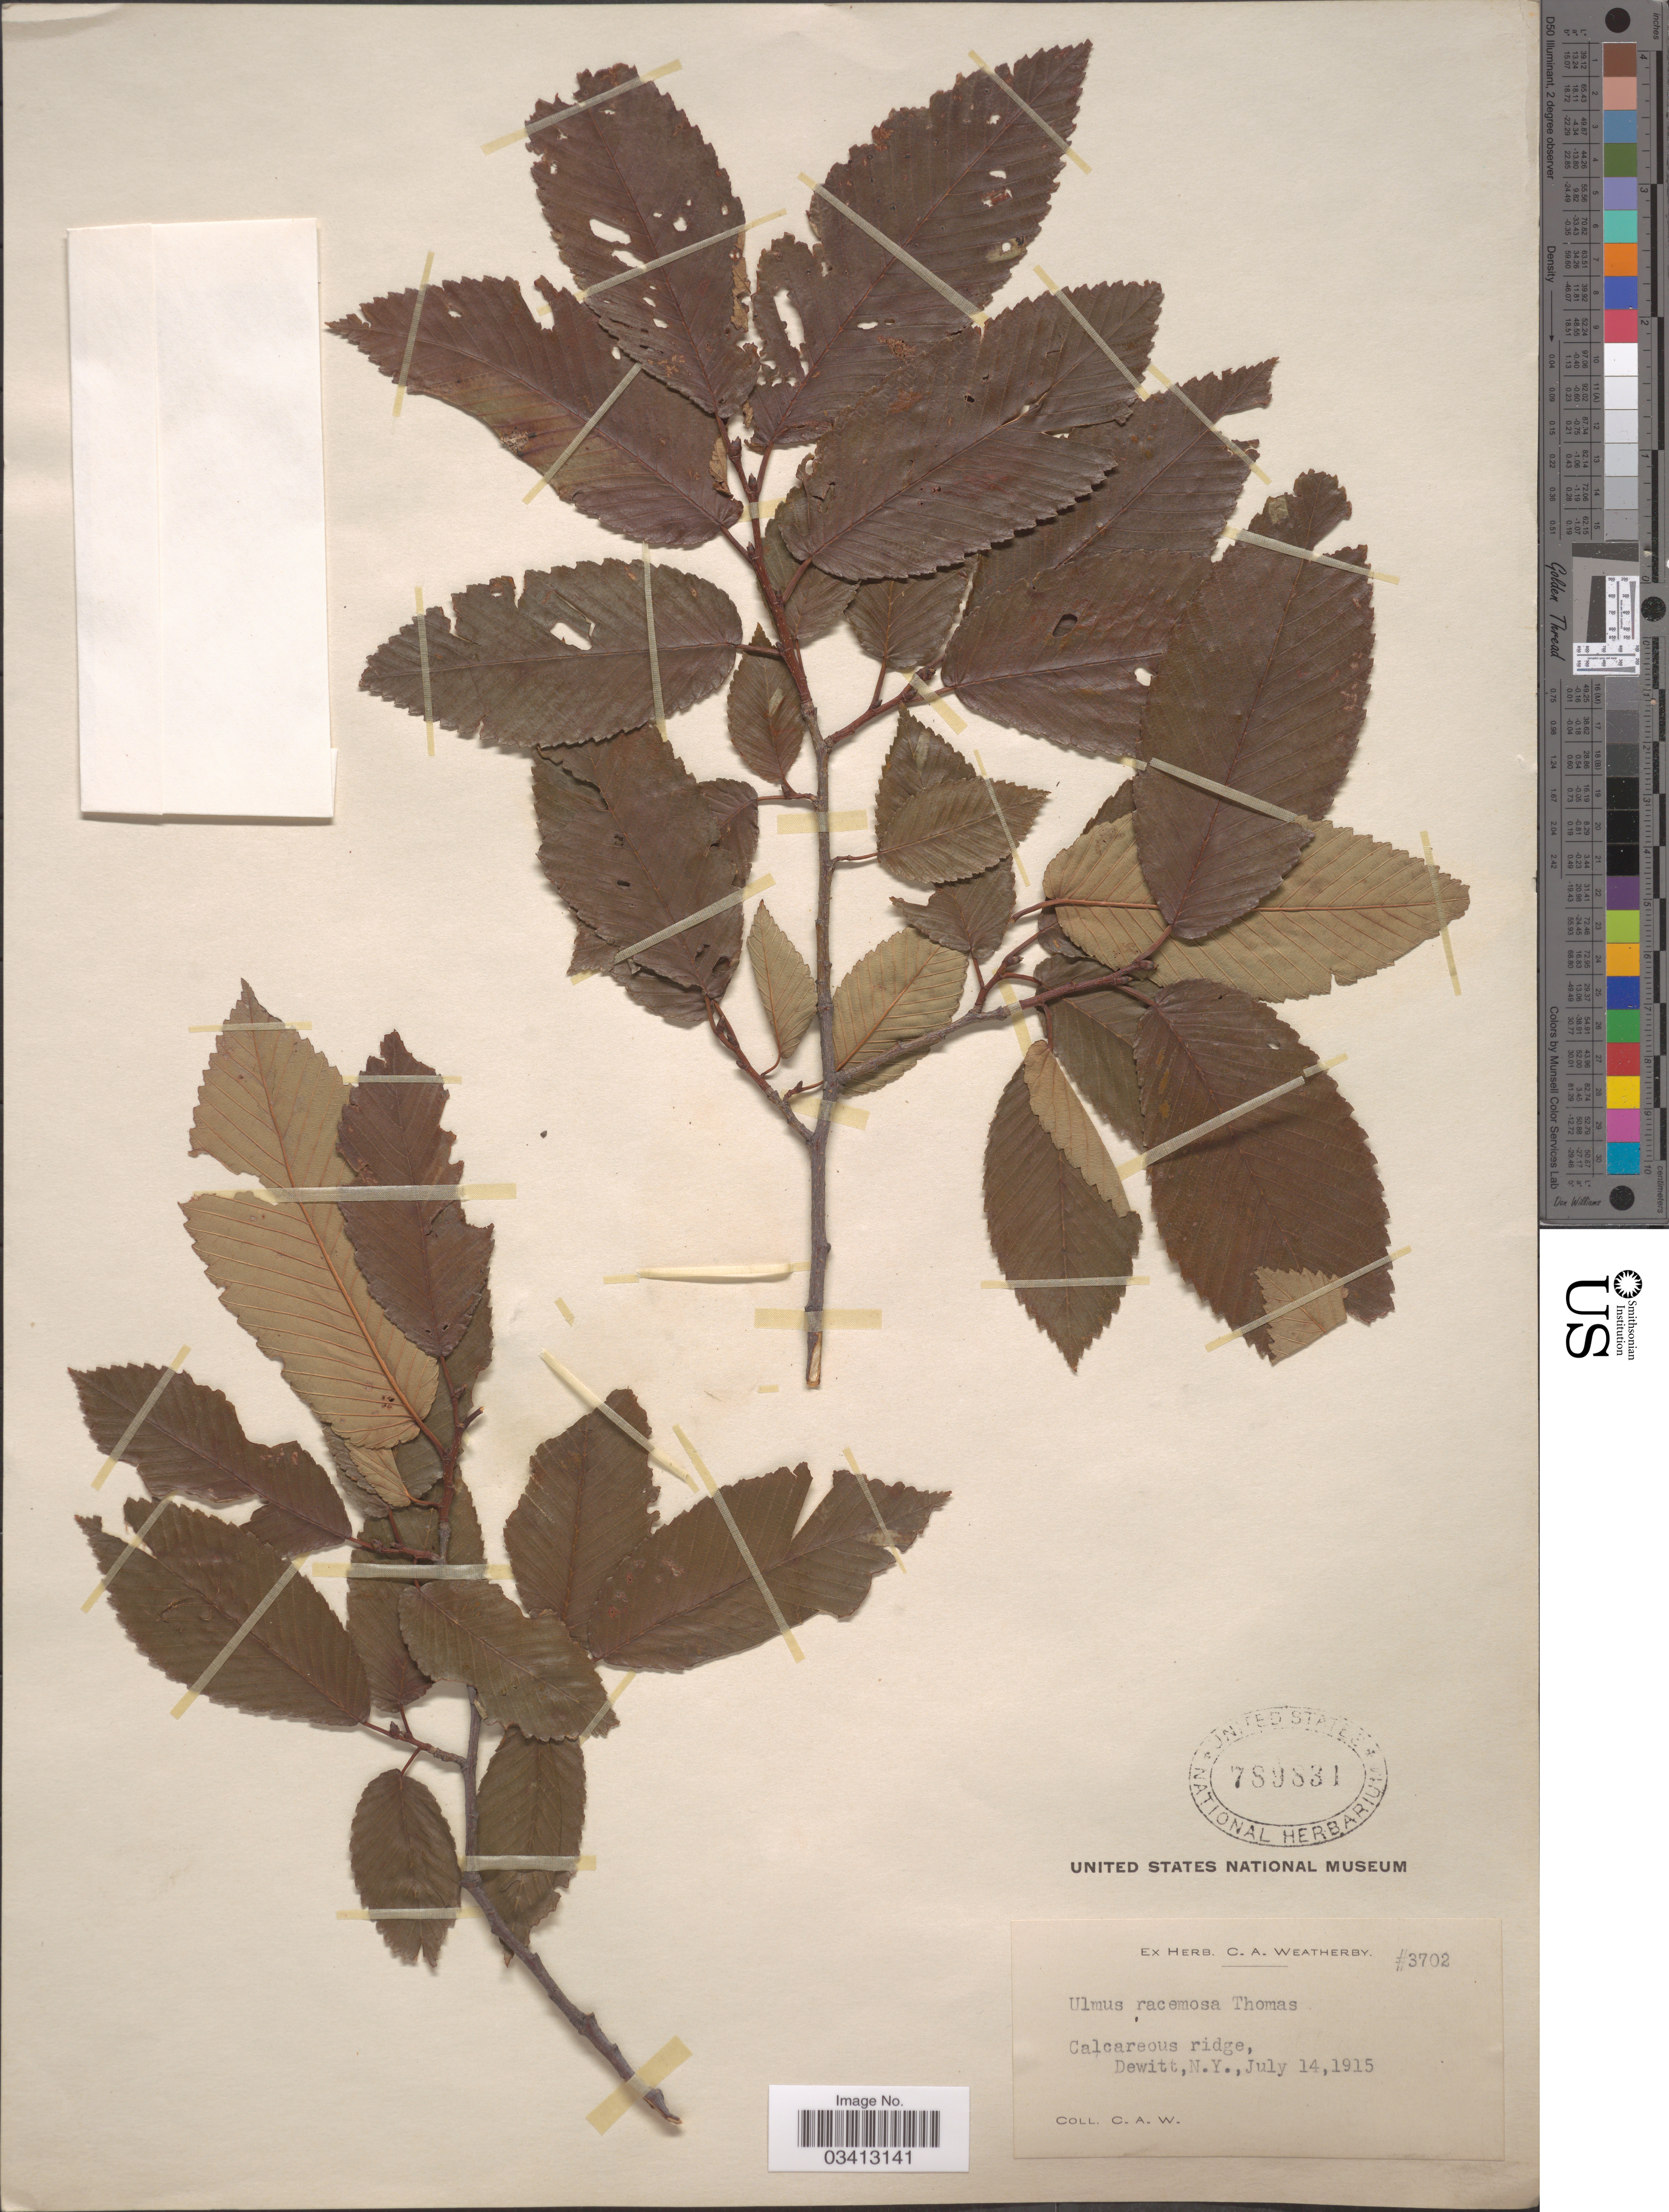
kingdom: Plantae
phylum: Tracheophyta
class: Magnoliopsida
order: Rosales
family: Ulmaceae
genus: Ulmus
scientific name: Ulmus thomasii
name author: Sarg.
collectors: C. A. Weatherby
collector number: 3702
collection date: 1915-07-14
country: United States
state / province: New York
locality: Calcareous ridge, Dewitt.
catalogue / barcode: US 789831